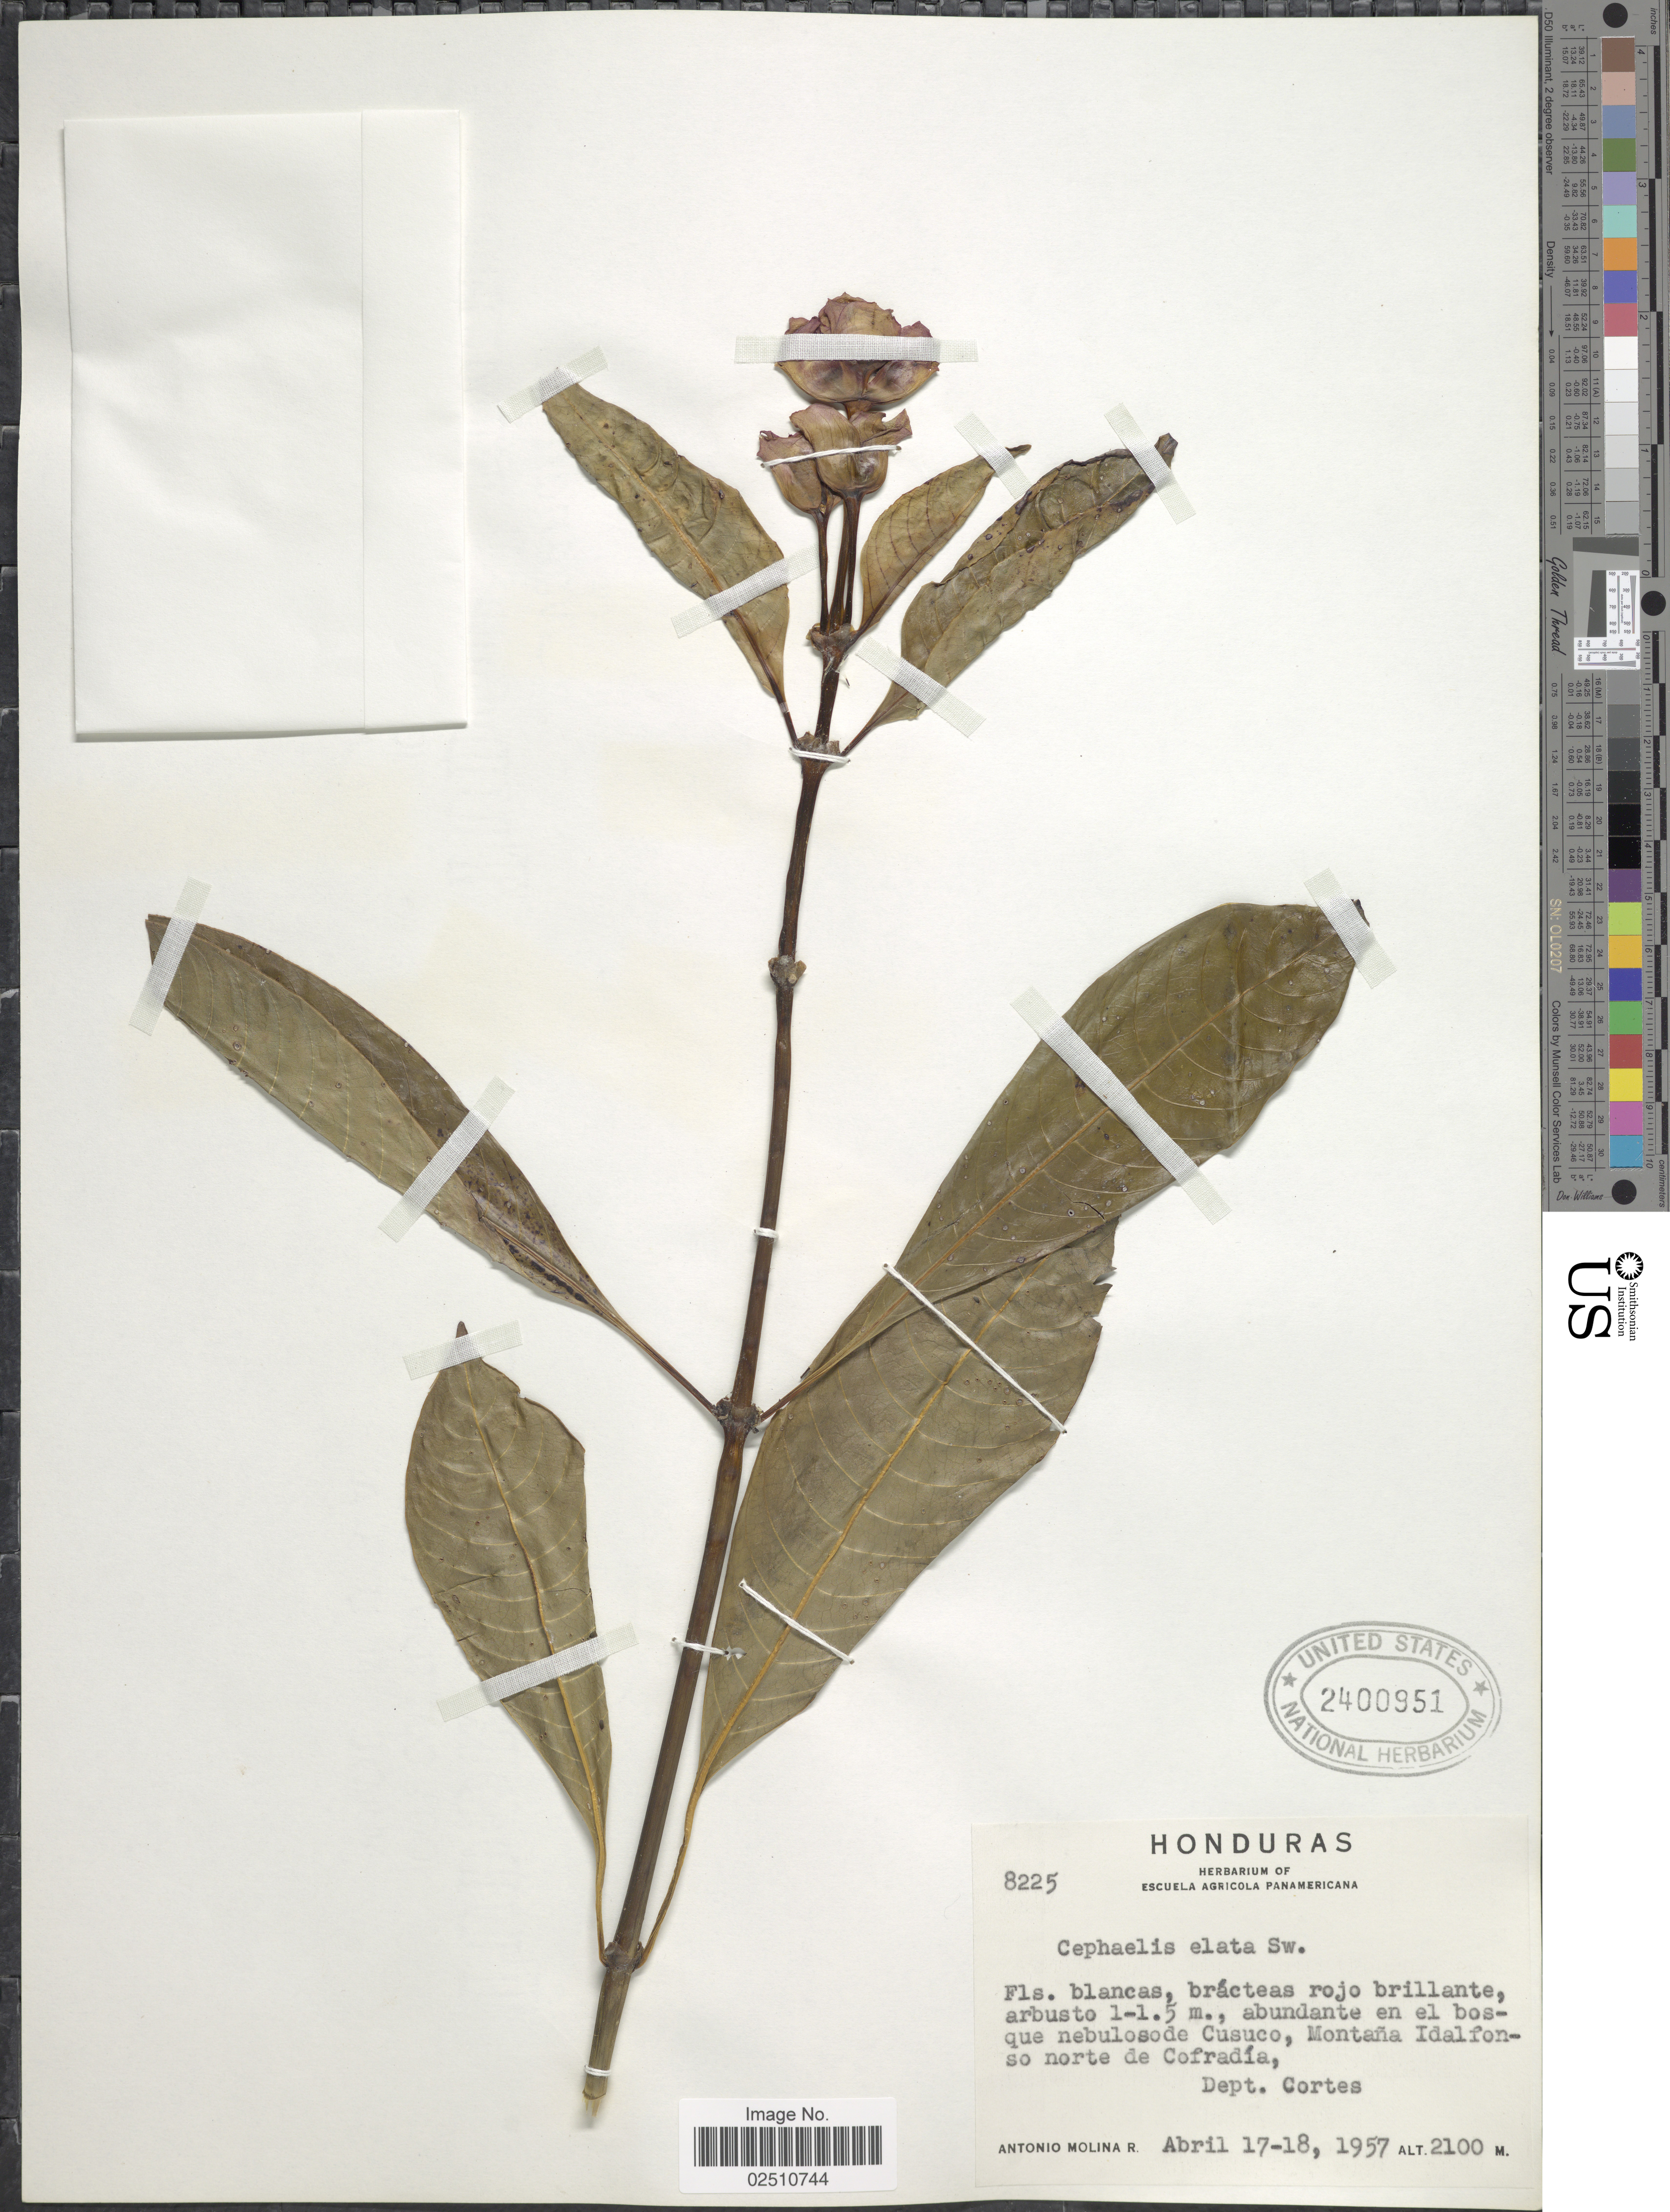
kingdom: Plantae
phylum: Tracheophyta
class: Magnoliopsida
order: Gentianales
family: Rubiaceae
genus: Psychotria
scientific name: Psychotria elata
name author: (Sw.) Hammel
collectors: A. Molina R.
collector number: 8225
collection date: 1957-04-17/1957-04-18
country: Honduras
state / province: Cortés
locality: Cusuco, Montana Idalfonso norte de Cofradia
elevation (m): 2100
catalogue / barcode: US 2400951